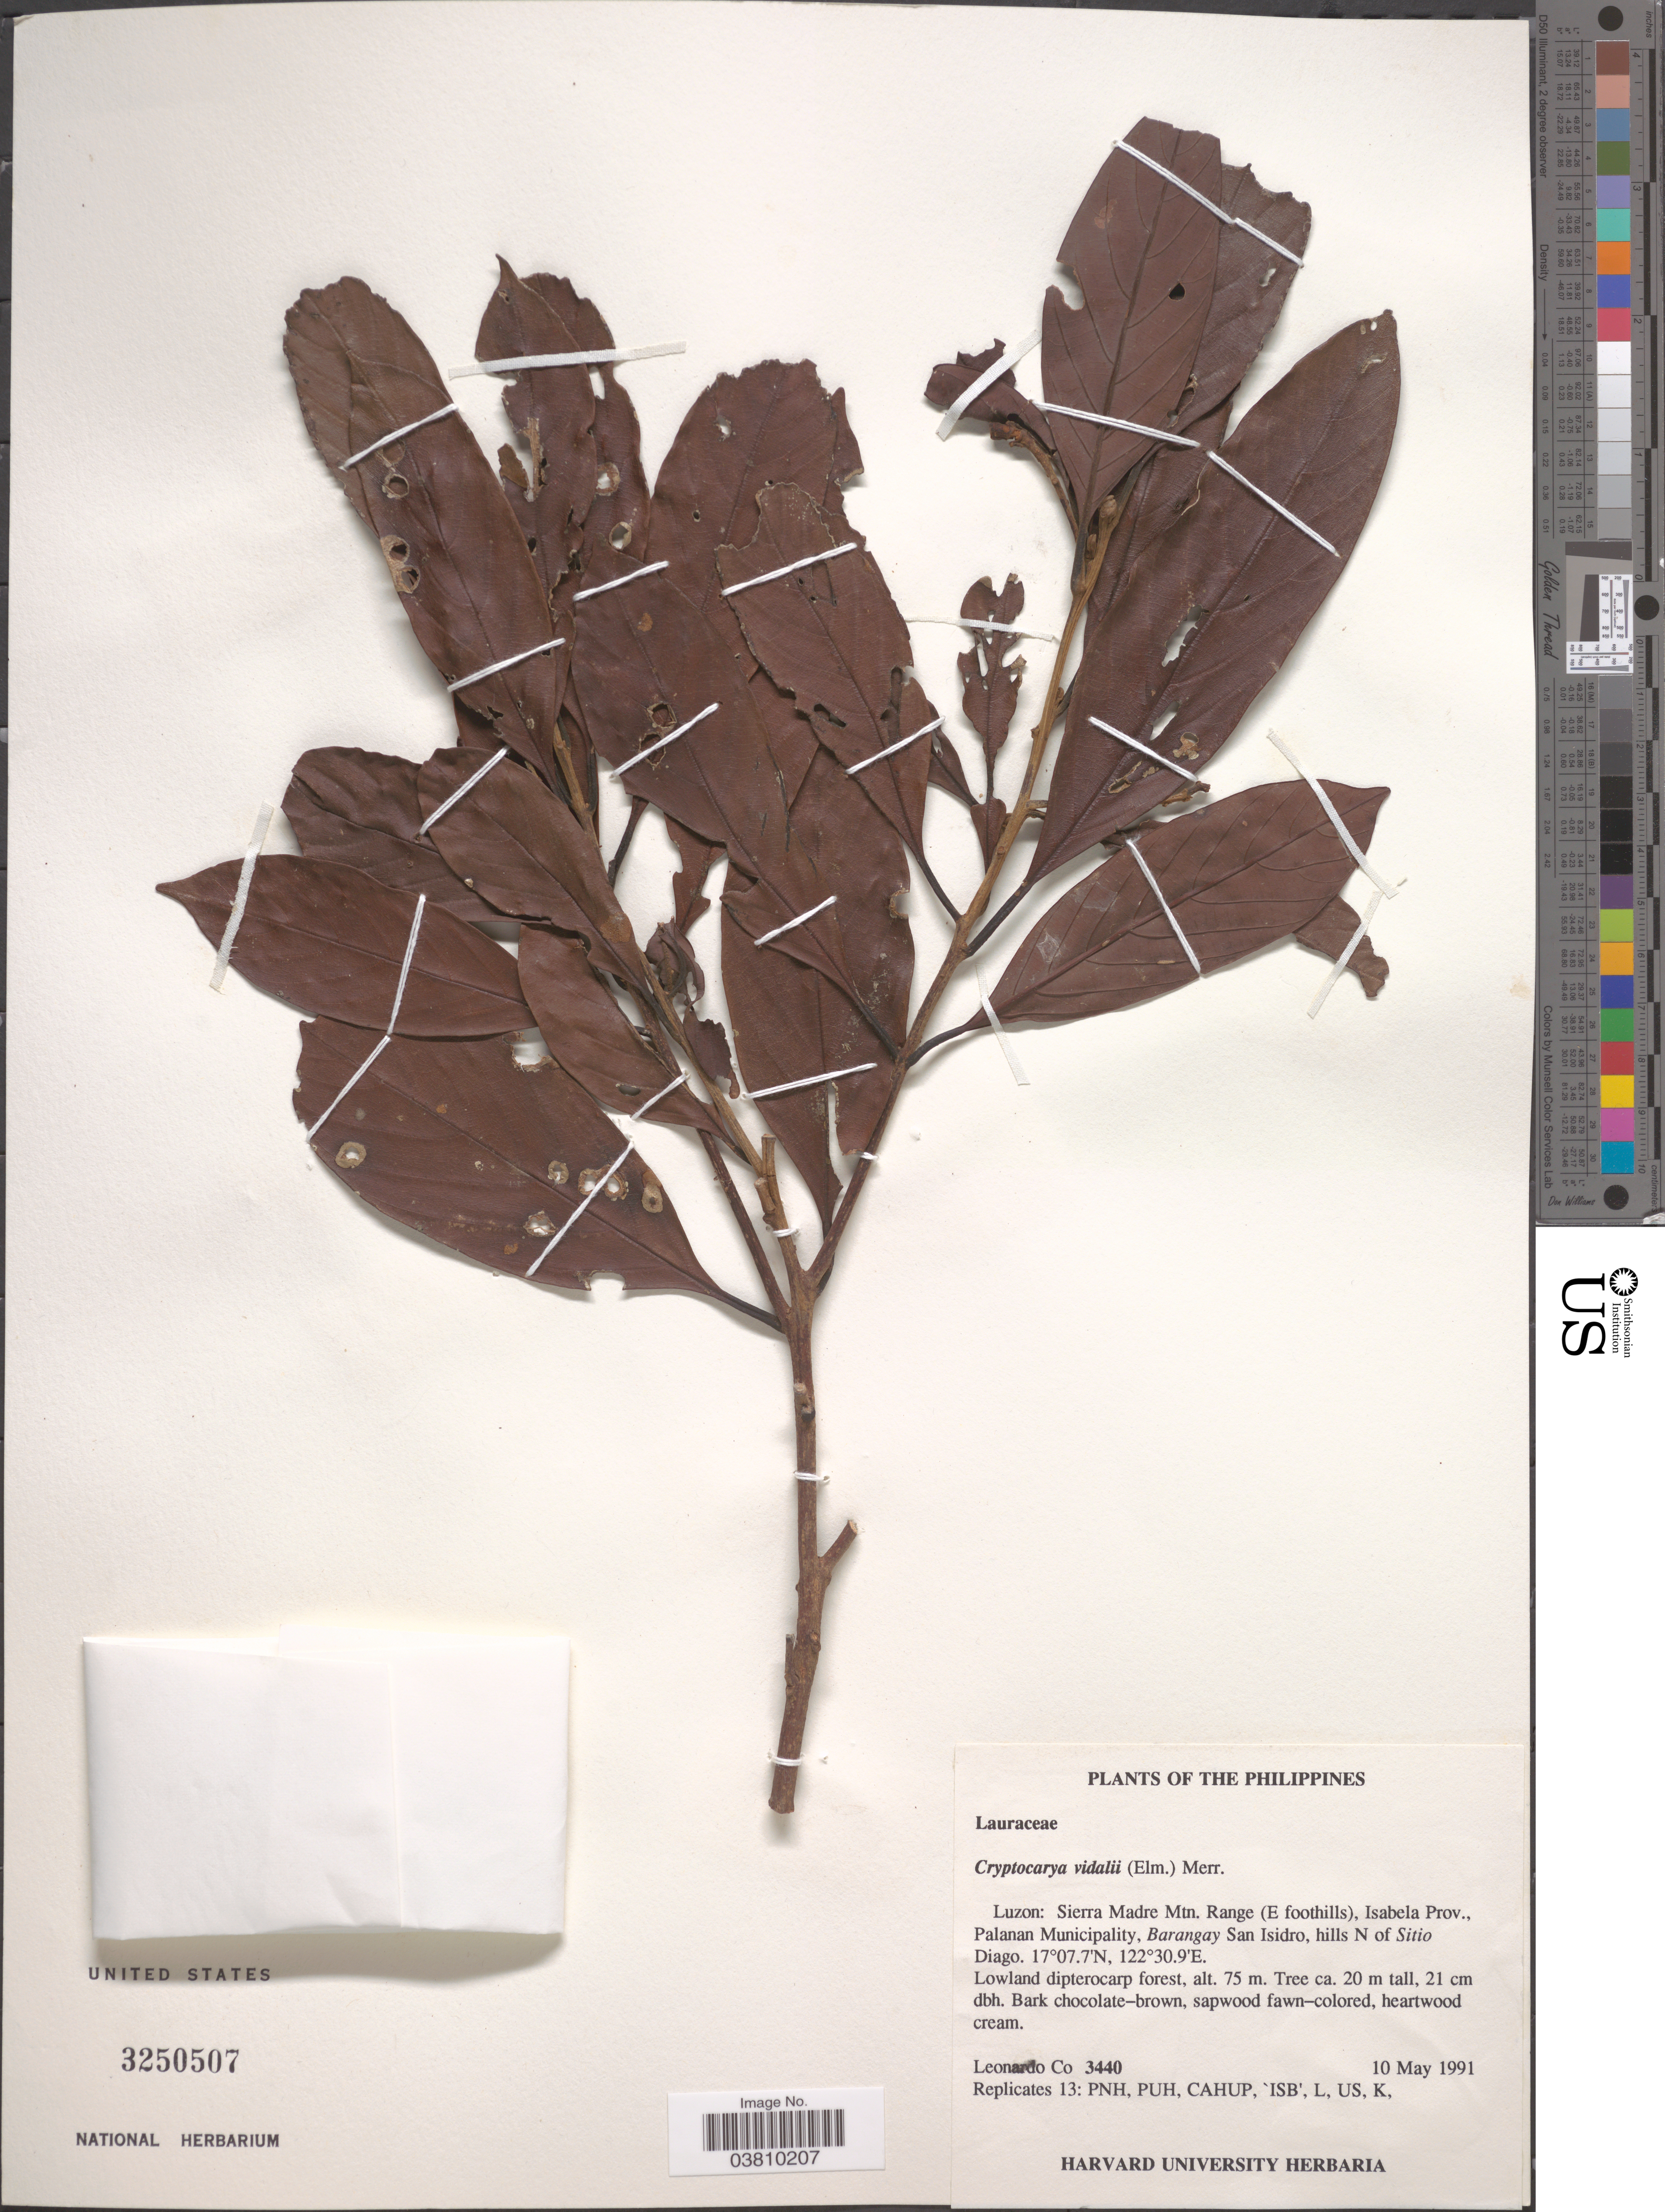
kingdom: Plantae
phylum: Tracheophyta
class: Magnoliopsida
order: Laurales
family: Lauraceae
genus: Cryptocarya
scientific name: Cryptocarya vidalii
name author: (Elmer) Merr.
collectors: L. Co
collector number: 3440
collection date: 1991-05-10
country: Philippines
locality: Luzon: Sierra Madre Mtn. Range (E foothills), Isabela Prov., Palanan Municipality, Barangay San Isidro, hills N of Sitio Diago.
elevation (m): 75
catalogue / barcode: US 3250507